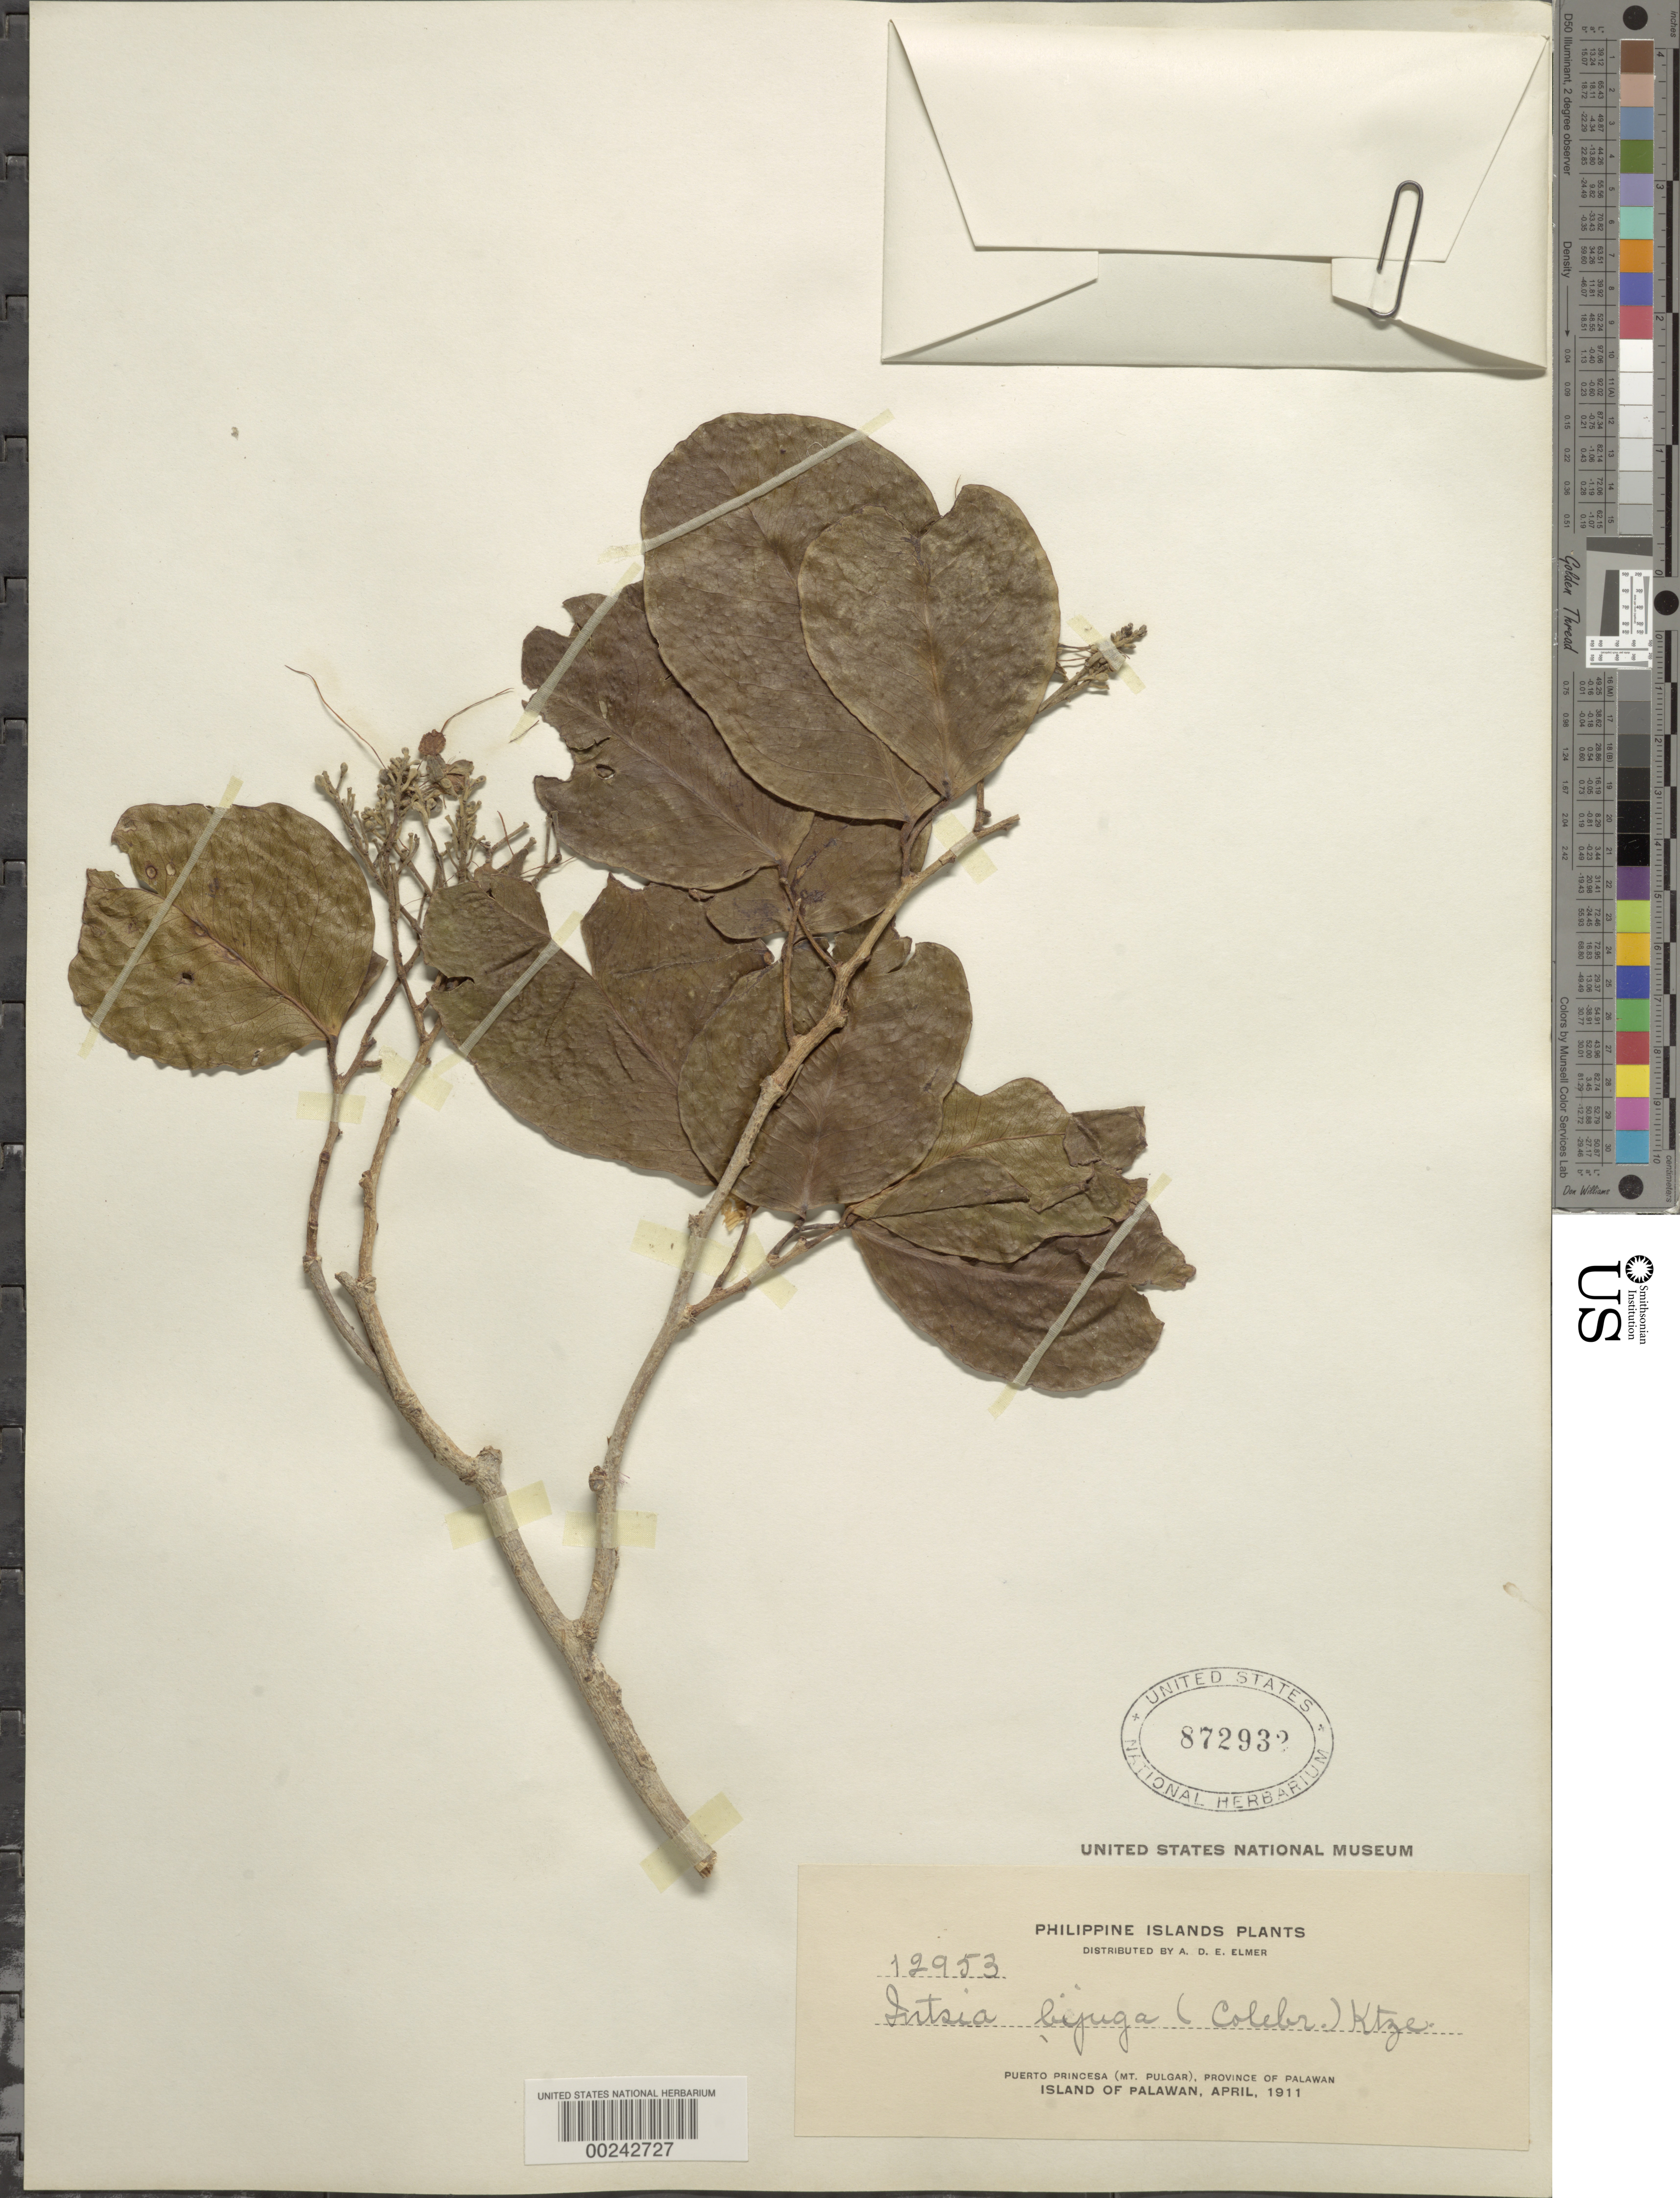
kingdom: Plantae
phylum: Tracheophyta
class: Magnoliopsida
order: Fabales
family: Fabaceae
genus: Intsia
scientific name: Intsia bijuga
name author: (Colebr.) Kuntze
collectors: A. D. E. Elmer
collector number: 12953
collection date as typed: Apr 1911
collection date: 1911-04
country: Philippines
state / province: Mimaropa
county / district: Palawan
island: Palawan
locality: Puerto princesa (mt. pulgar)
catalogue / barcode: US 872932